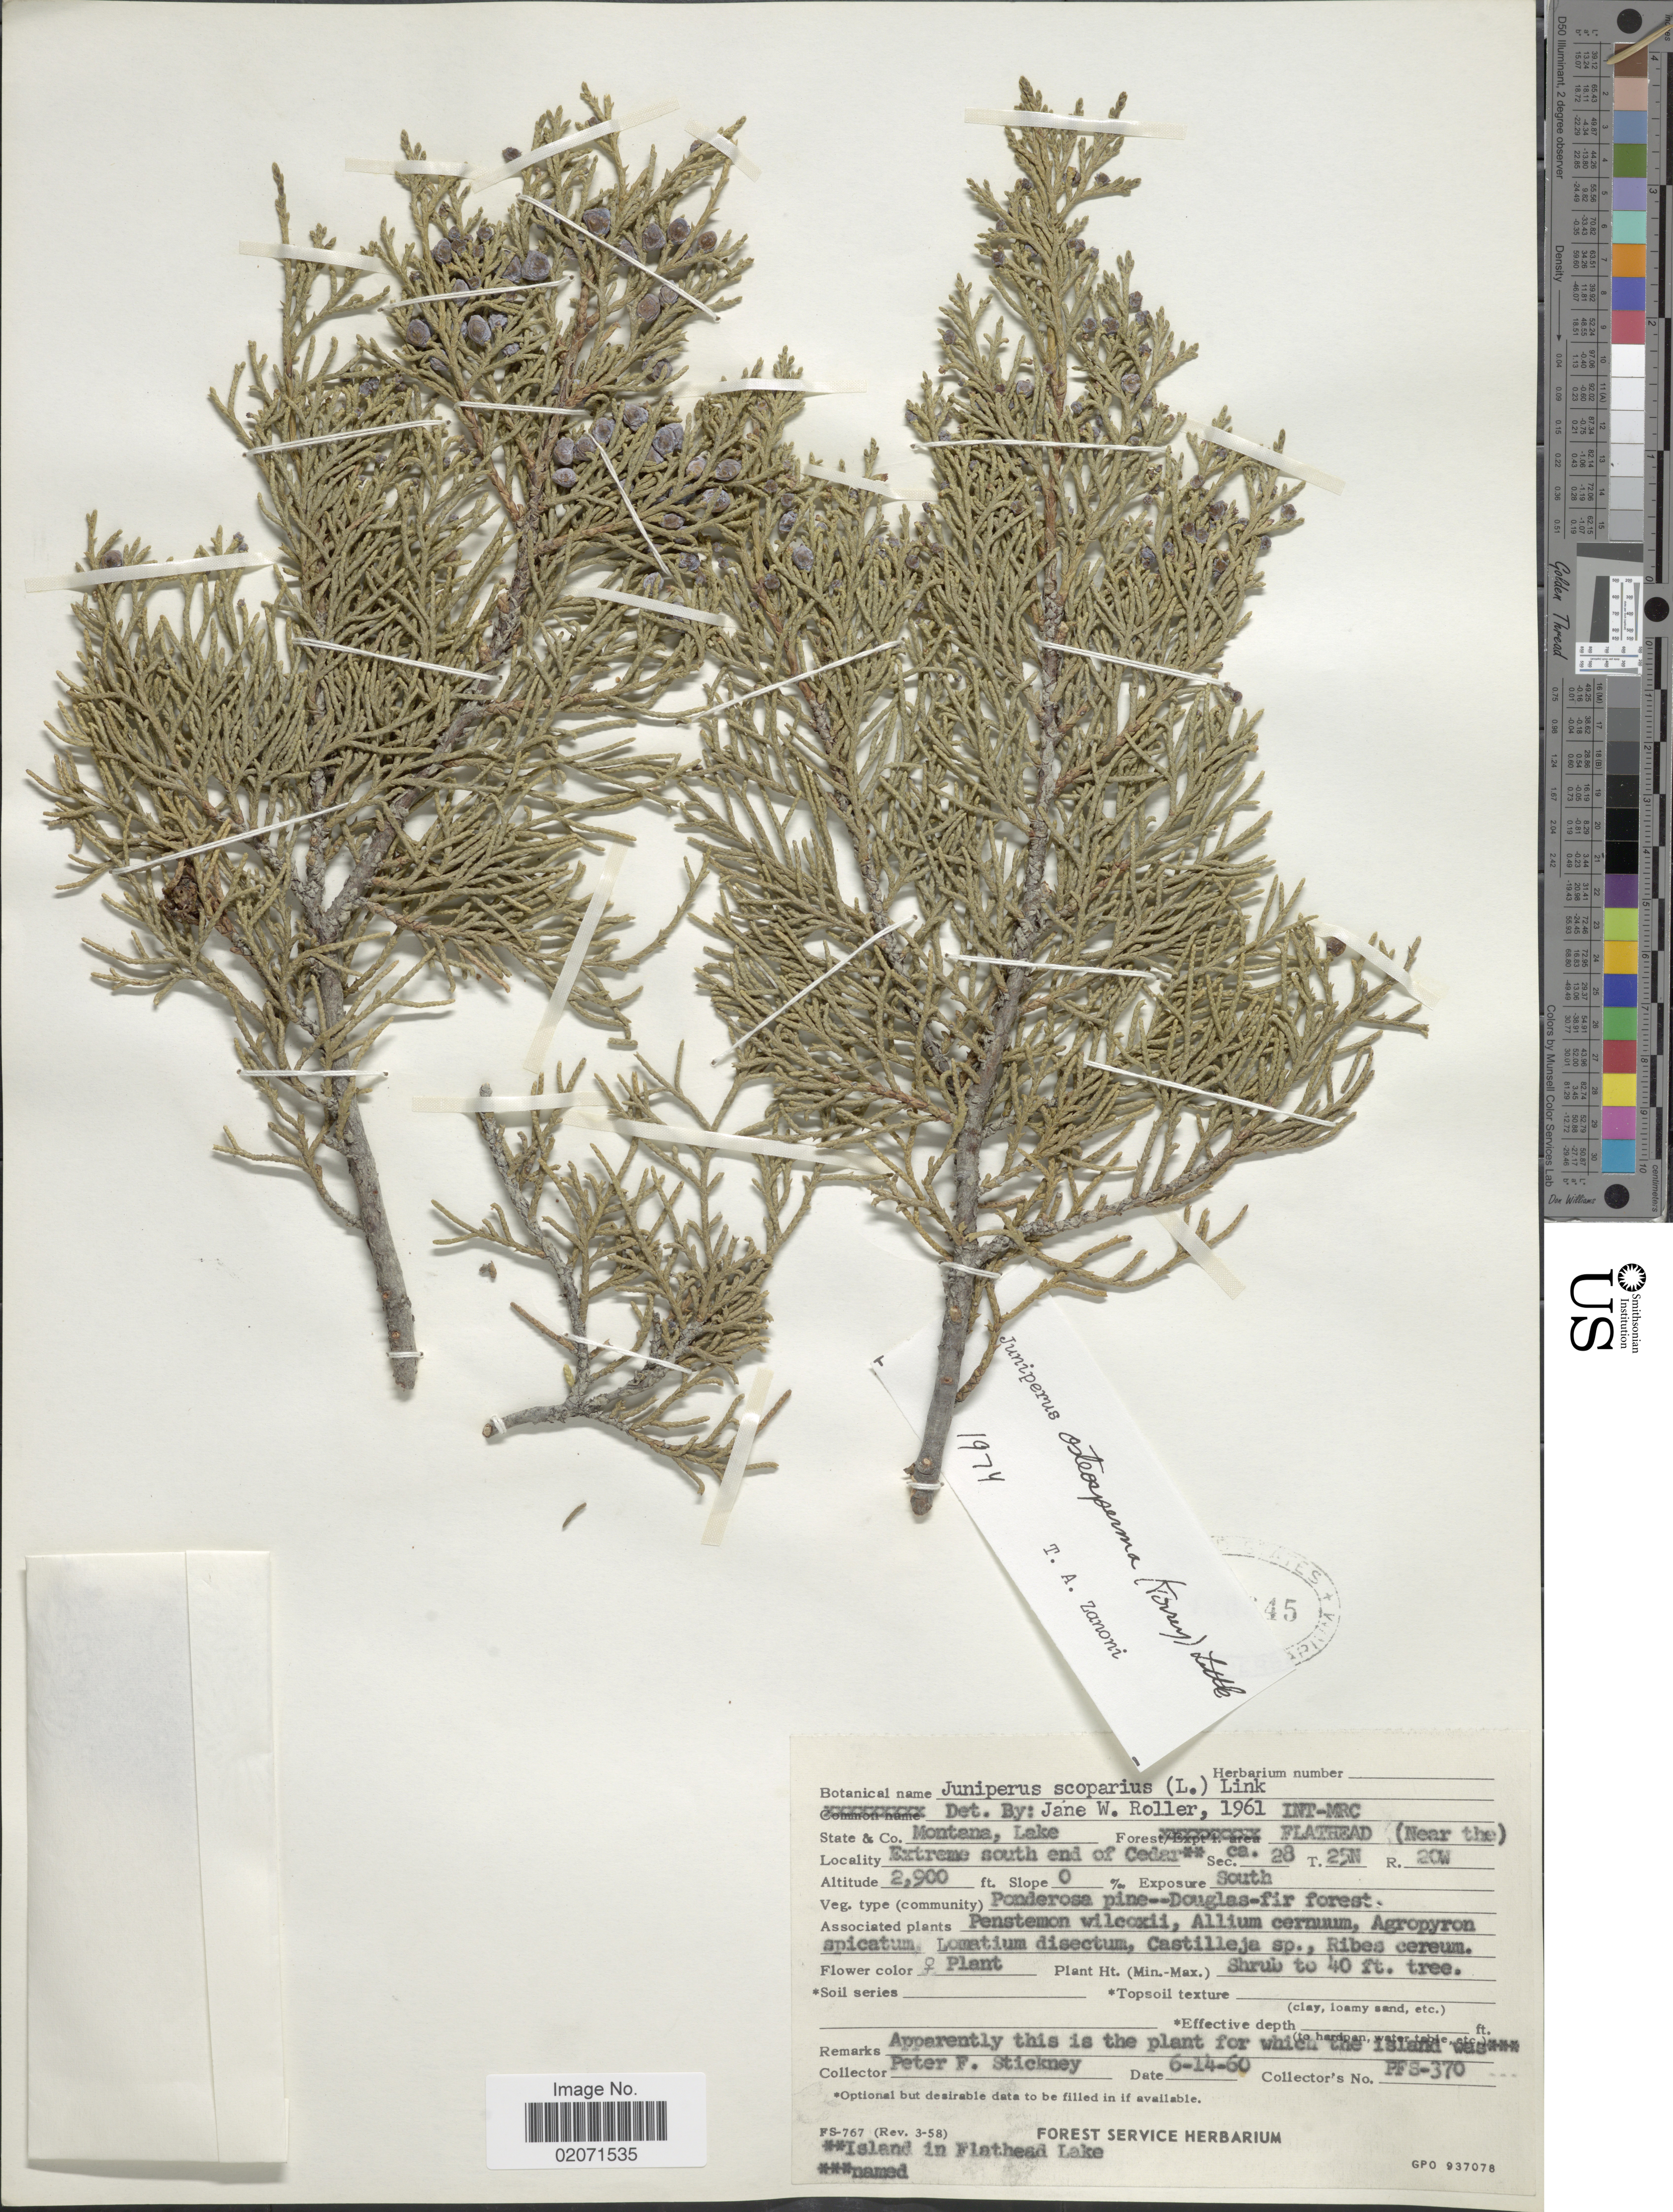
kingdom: Plantae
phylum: Tracheophyta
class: Pinopsida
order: Pinales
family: Cupressaceae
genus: Juniperus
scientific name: Juniperus osteosperma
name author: (Torr.) Little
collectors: P. Stickney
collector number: PFS-370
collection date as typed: Transcribed d/m/y: 14/6/60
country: United States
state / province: Montana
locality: Montana, Lake Co. Forest Flathead ( Near the). Extreme south end of Cedar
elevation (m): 884